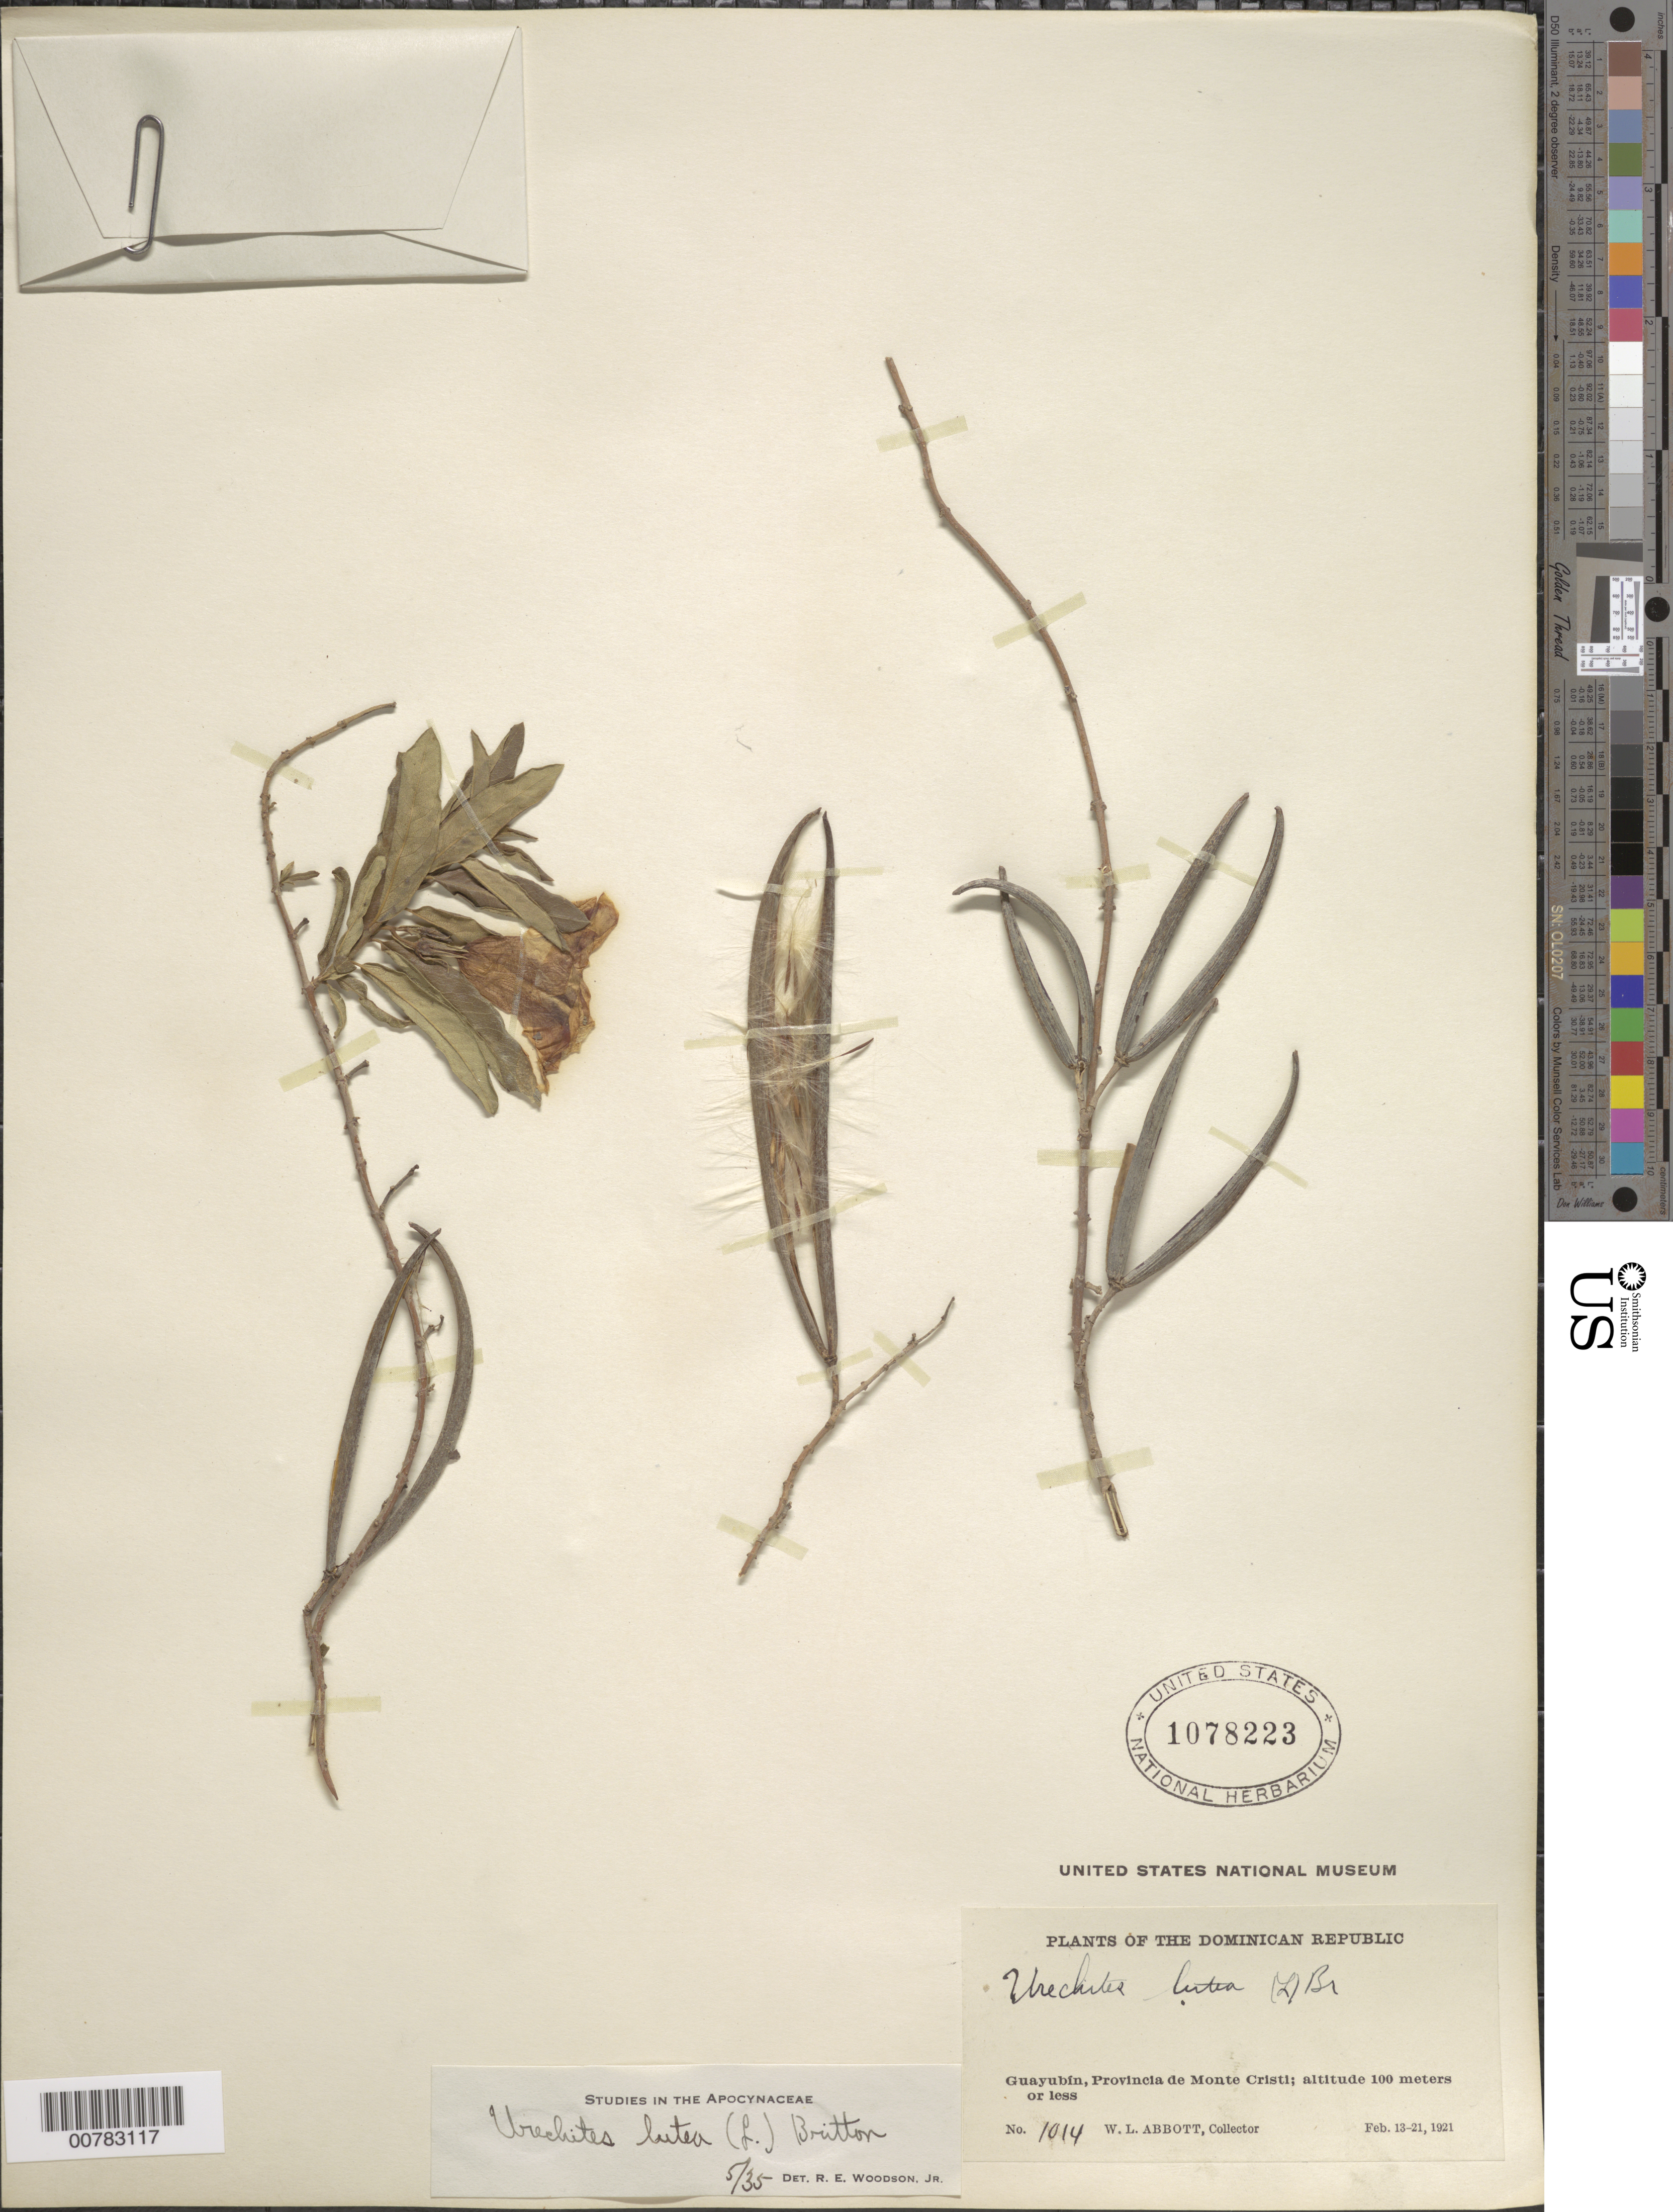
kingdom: Plantae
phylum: Tracheophyta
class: Magnoliopsida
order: Gentianales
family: Apocynaceae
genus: Pentalinon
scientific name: Pentalinon luteum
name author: (L.) B.F. Hansen & Wunderlin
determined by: Woodson, R. E., Jr.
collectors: W. L. Abbott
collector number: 1014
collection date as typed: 13 Feb 1910 to 21 Feb 1921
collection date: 1910-02-13/1921-02-21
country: Dominican Republic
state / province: Monte Cristi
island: Hispaniola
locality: Guayubín.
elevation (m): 100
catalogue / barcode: US 1078223